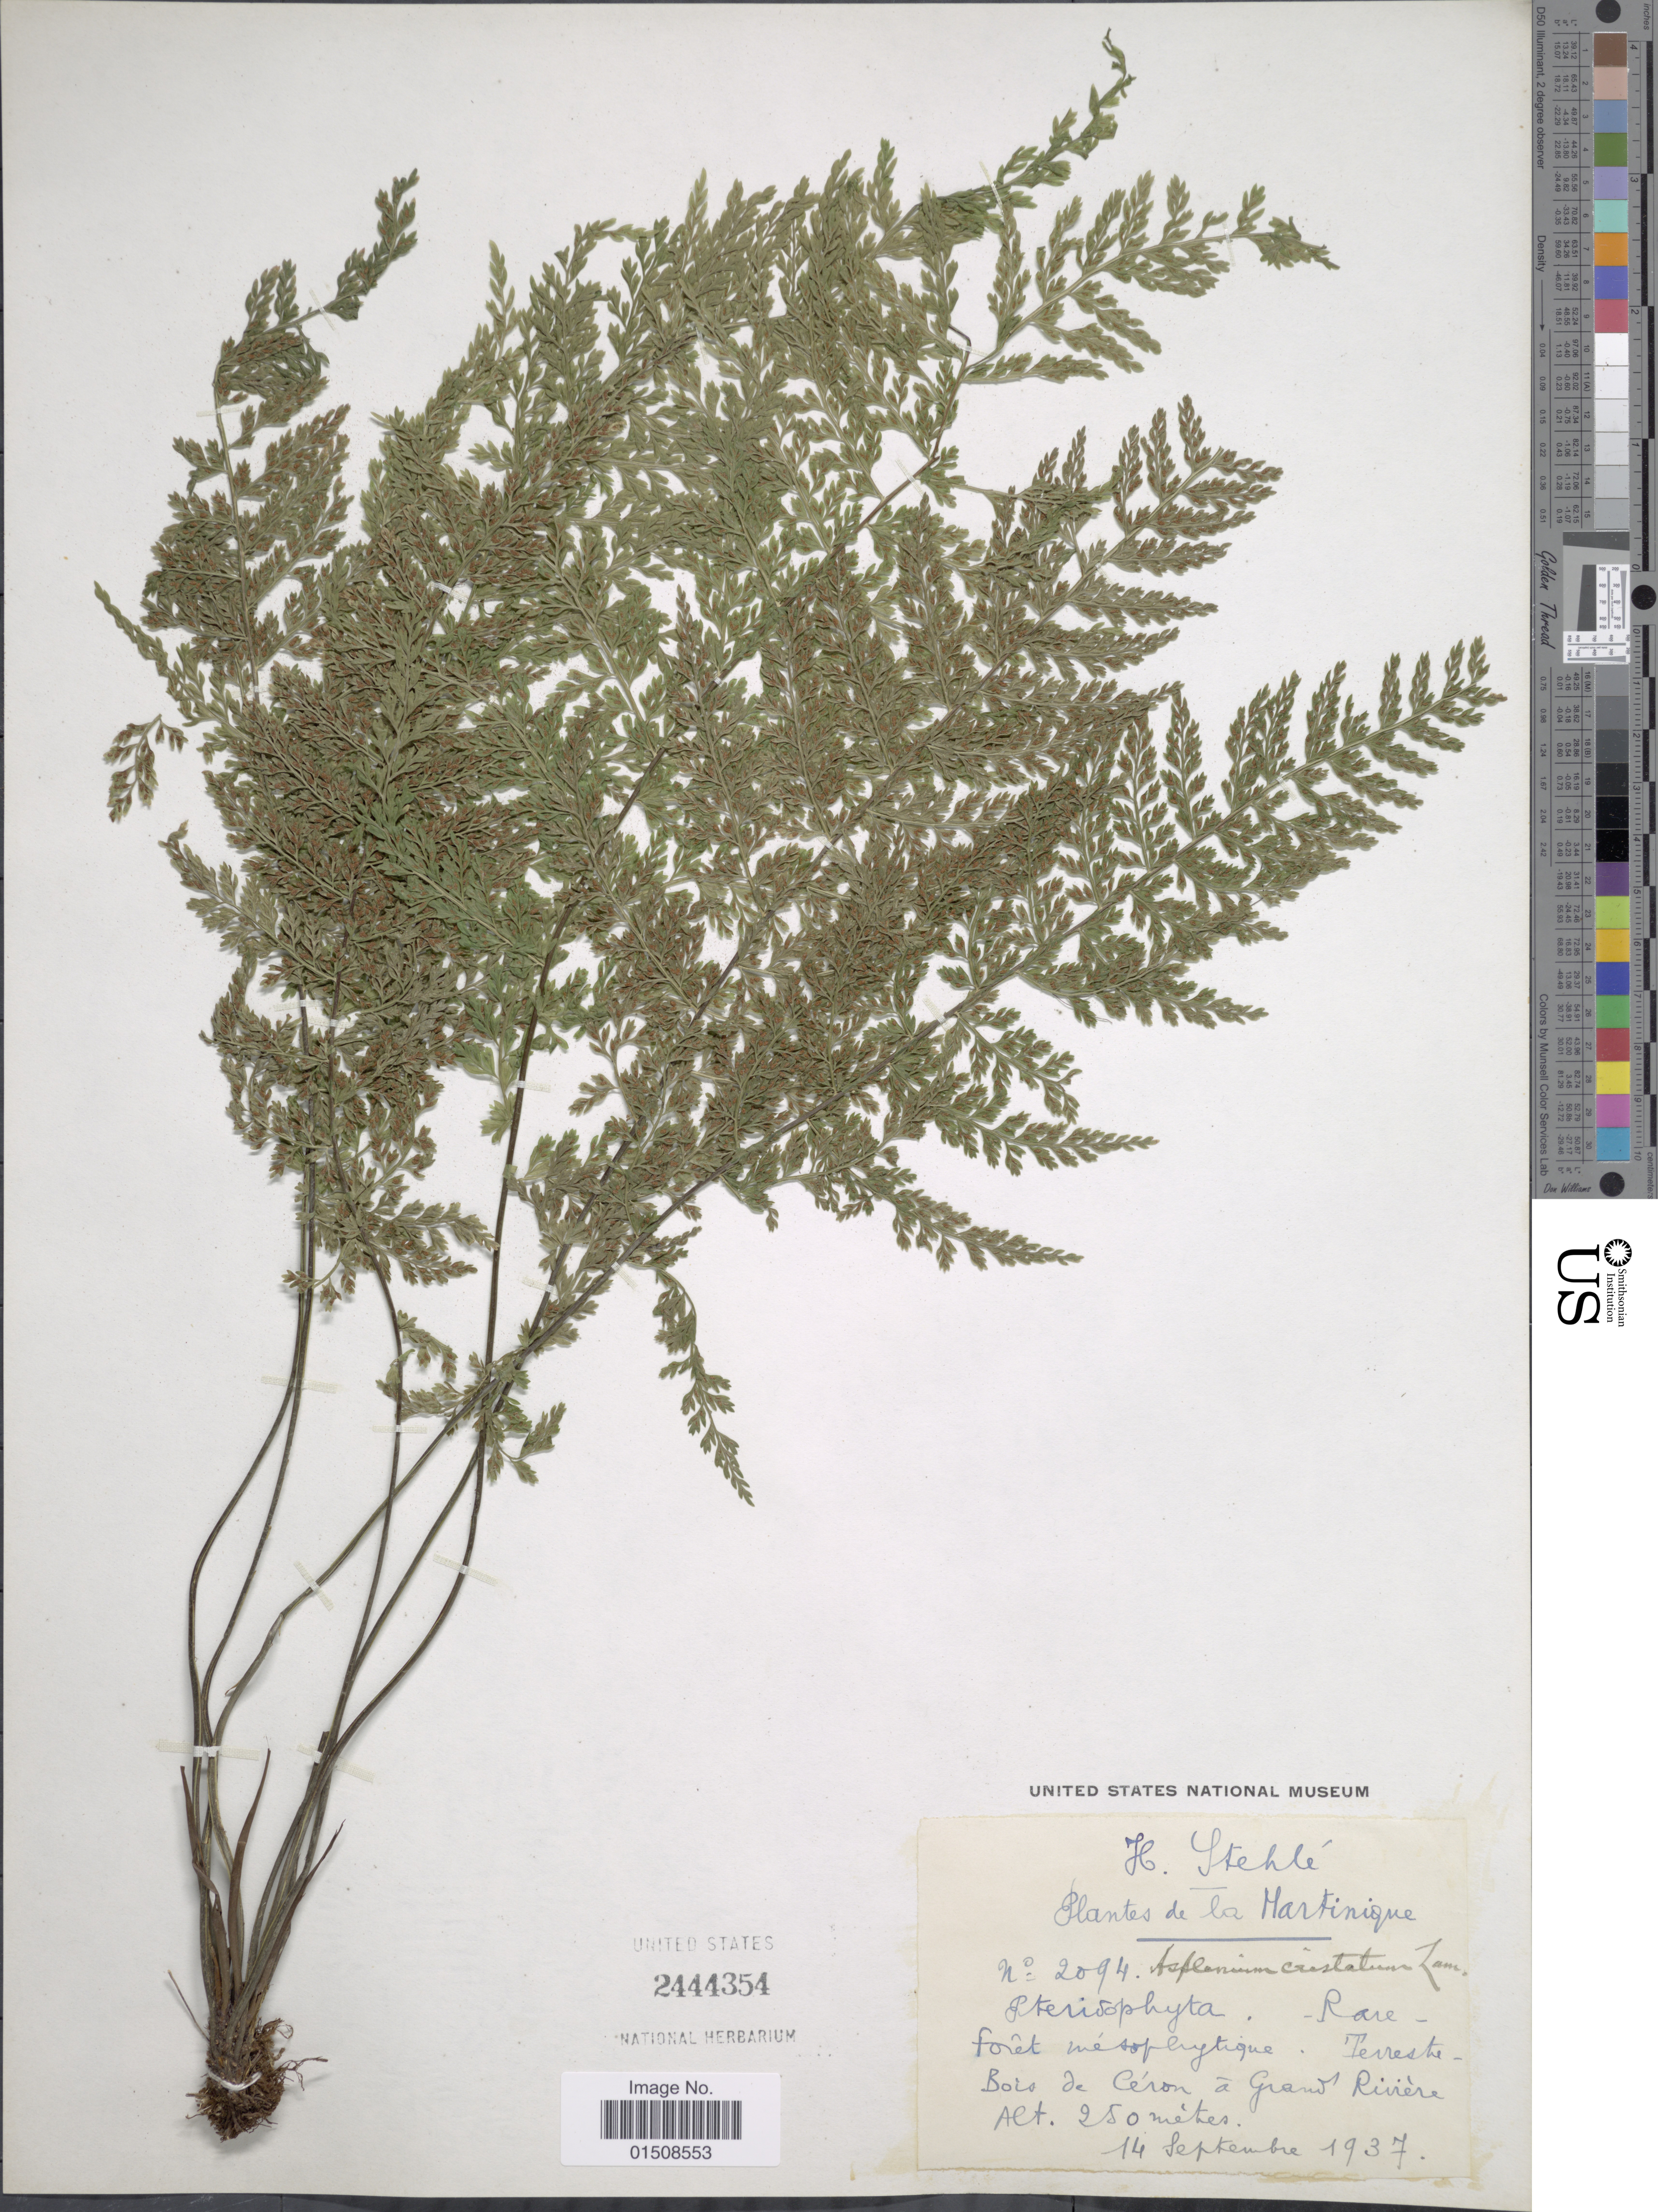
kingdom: Plantae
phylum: Tracheophyta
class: Polypodiopsida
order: Polypodiales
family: Aspleniaceae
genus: Asplenium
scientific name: Asplenium cristatum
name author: Lam.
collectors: H. Stehlé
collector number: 2094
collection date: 1937-09-14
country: Martinique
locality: Terrestre Bois de Céron a Grand Rivière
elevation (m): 250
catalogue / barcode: US 2444354